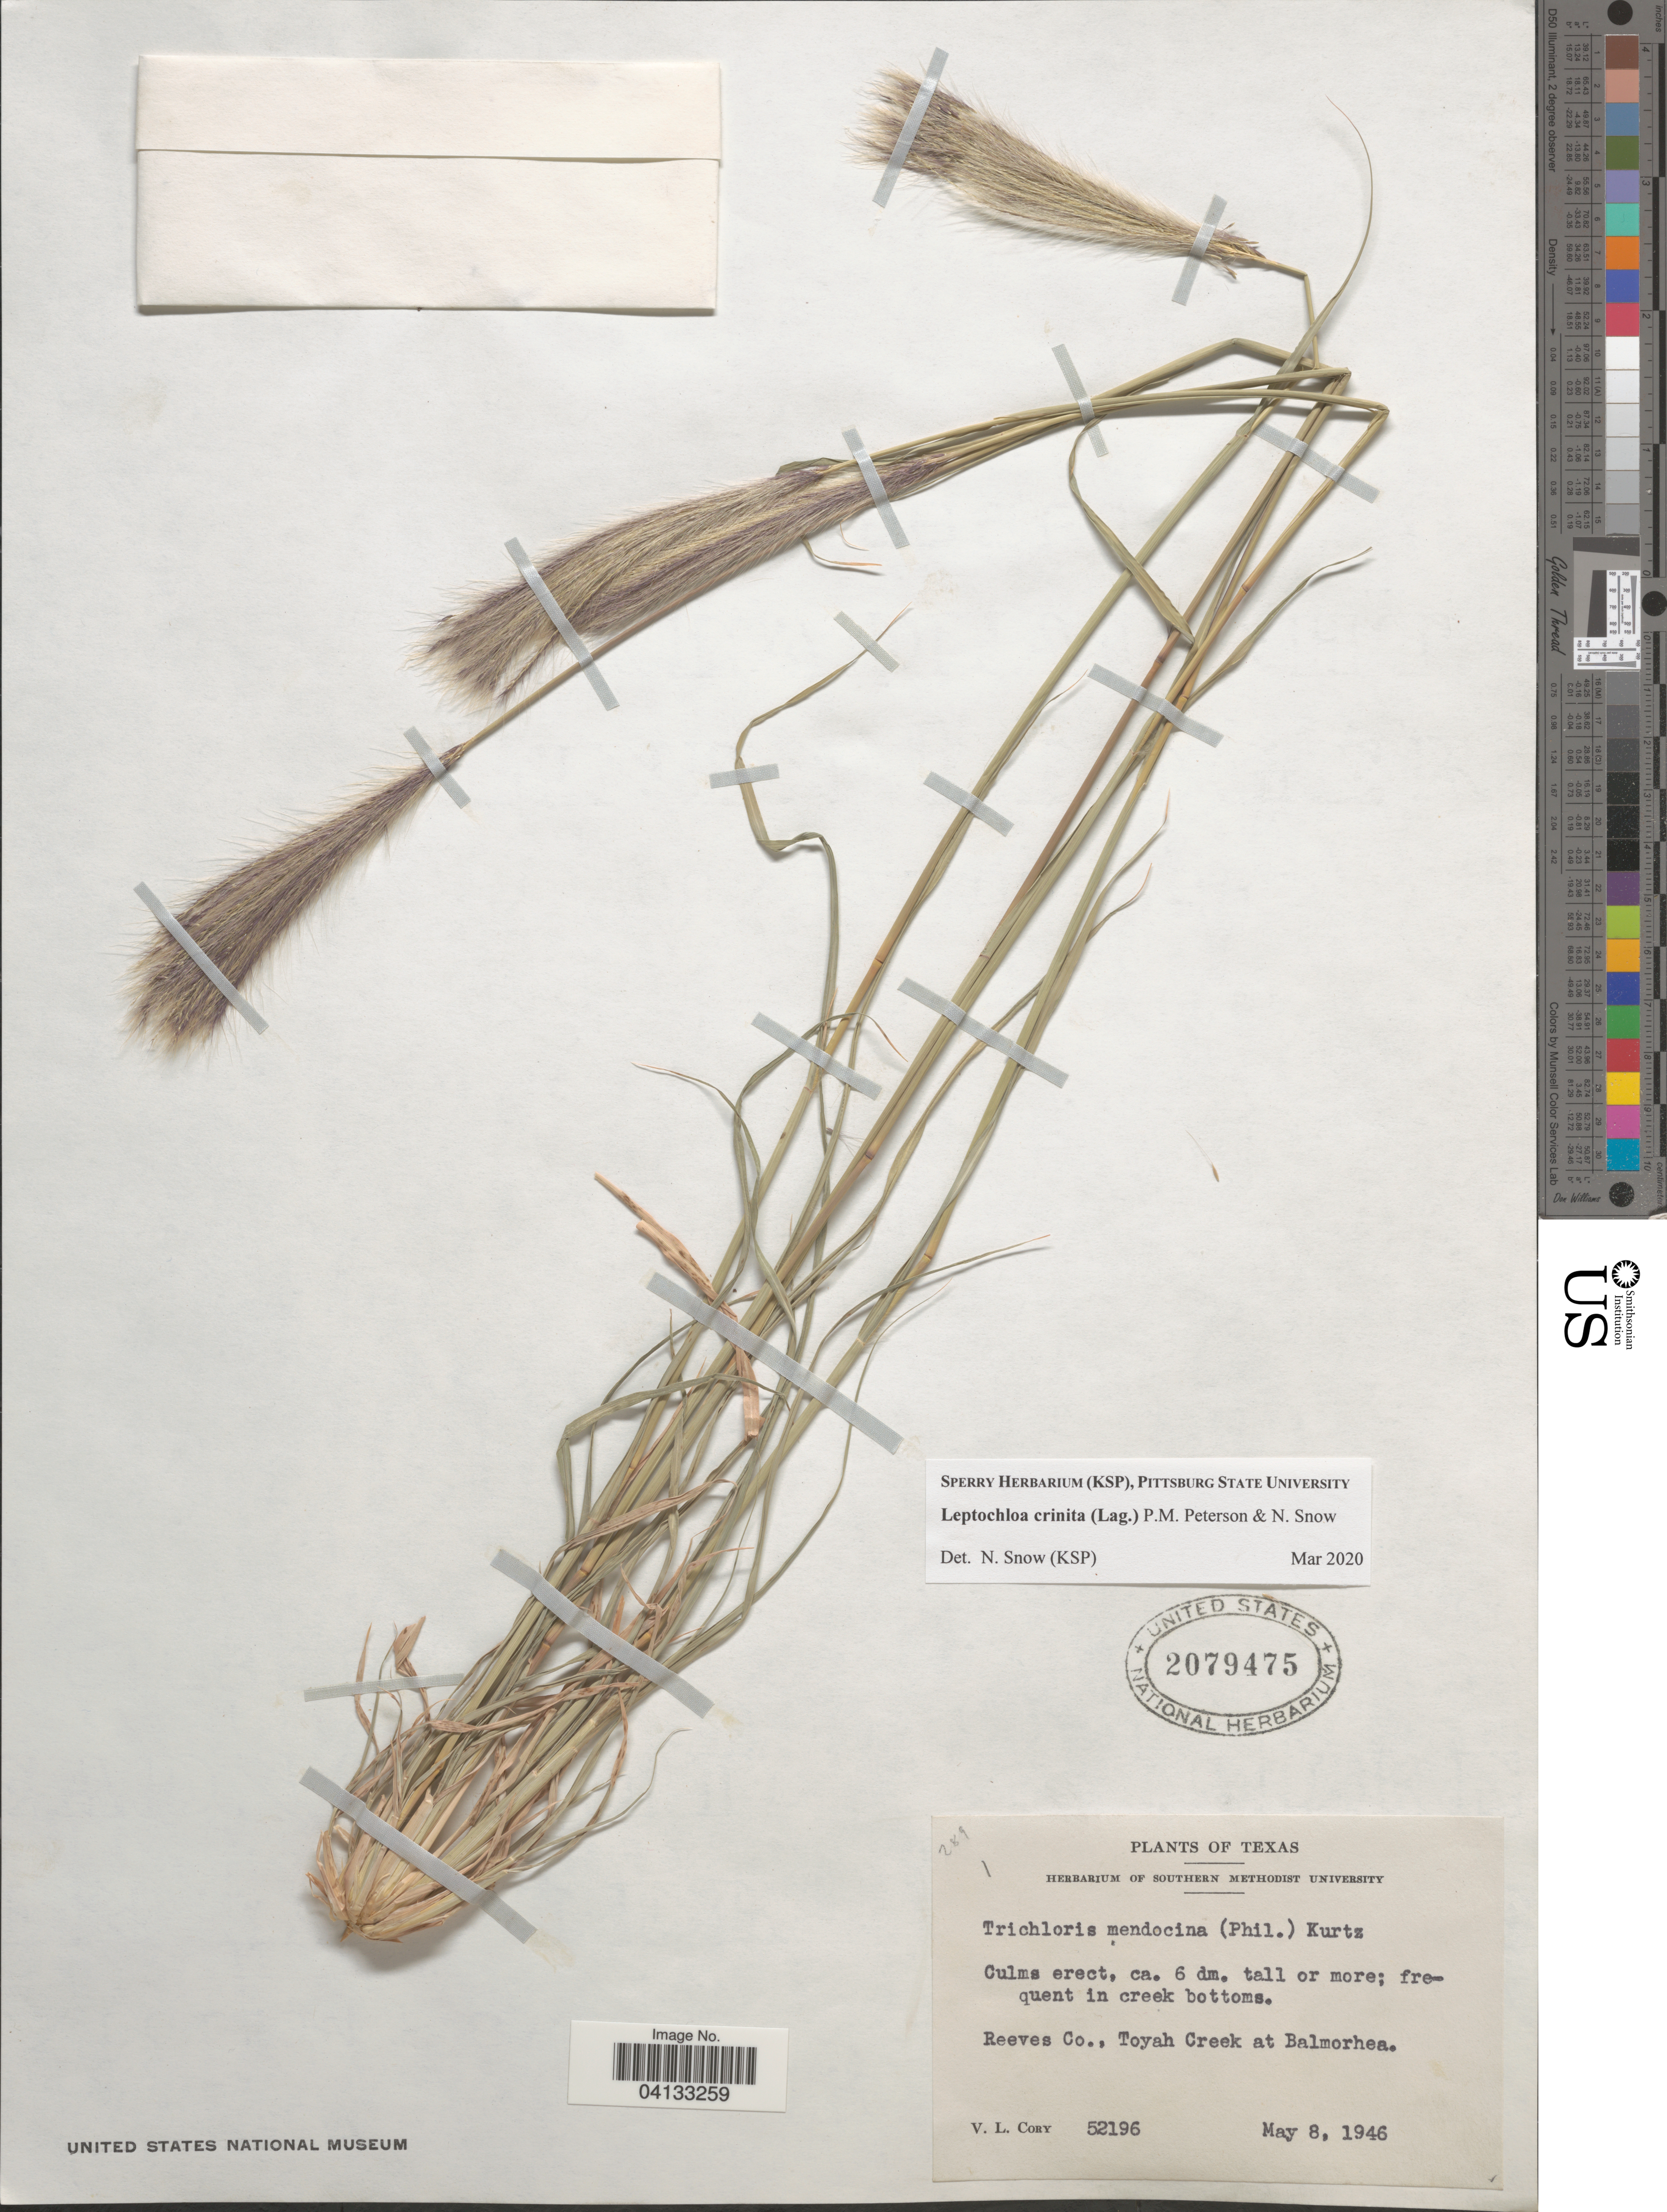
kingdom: Plantae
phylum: Tracheophyta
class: Liliopsida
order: Poales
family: Poaceae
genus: Leptochloa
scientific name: Leptochloa crinita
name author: (Lag.) P.M. Peterson & N. Snow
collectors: V. Cory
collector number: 52196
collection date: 1946-05-08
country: United States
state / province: Texas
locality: Reeves Co., Toyah Creek at Balmorhea.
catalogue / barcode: US 2079475